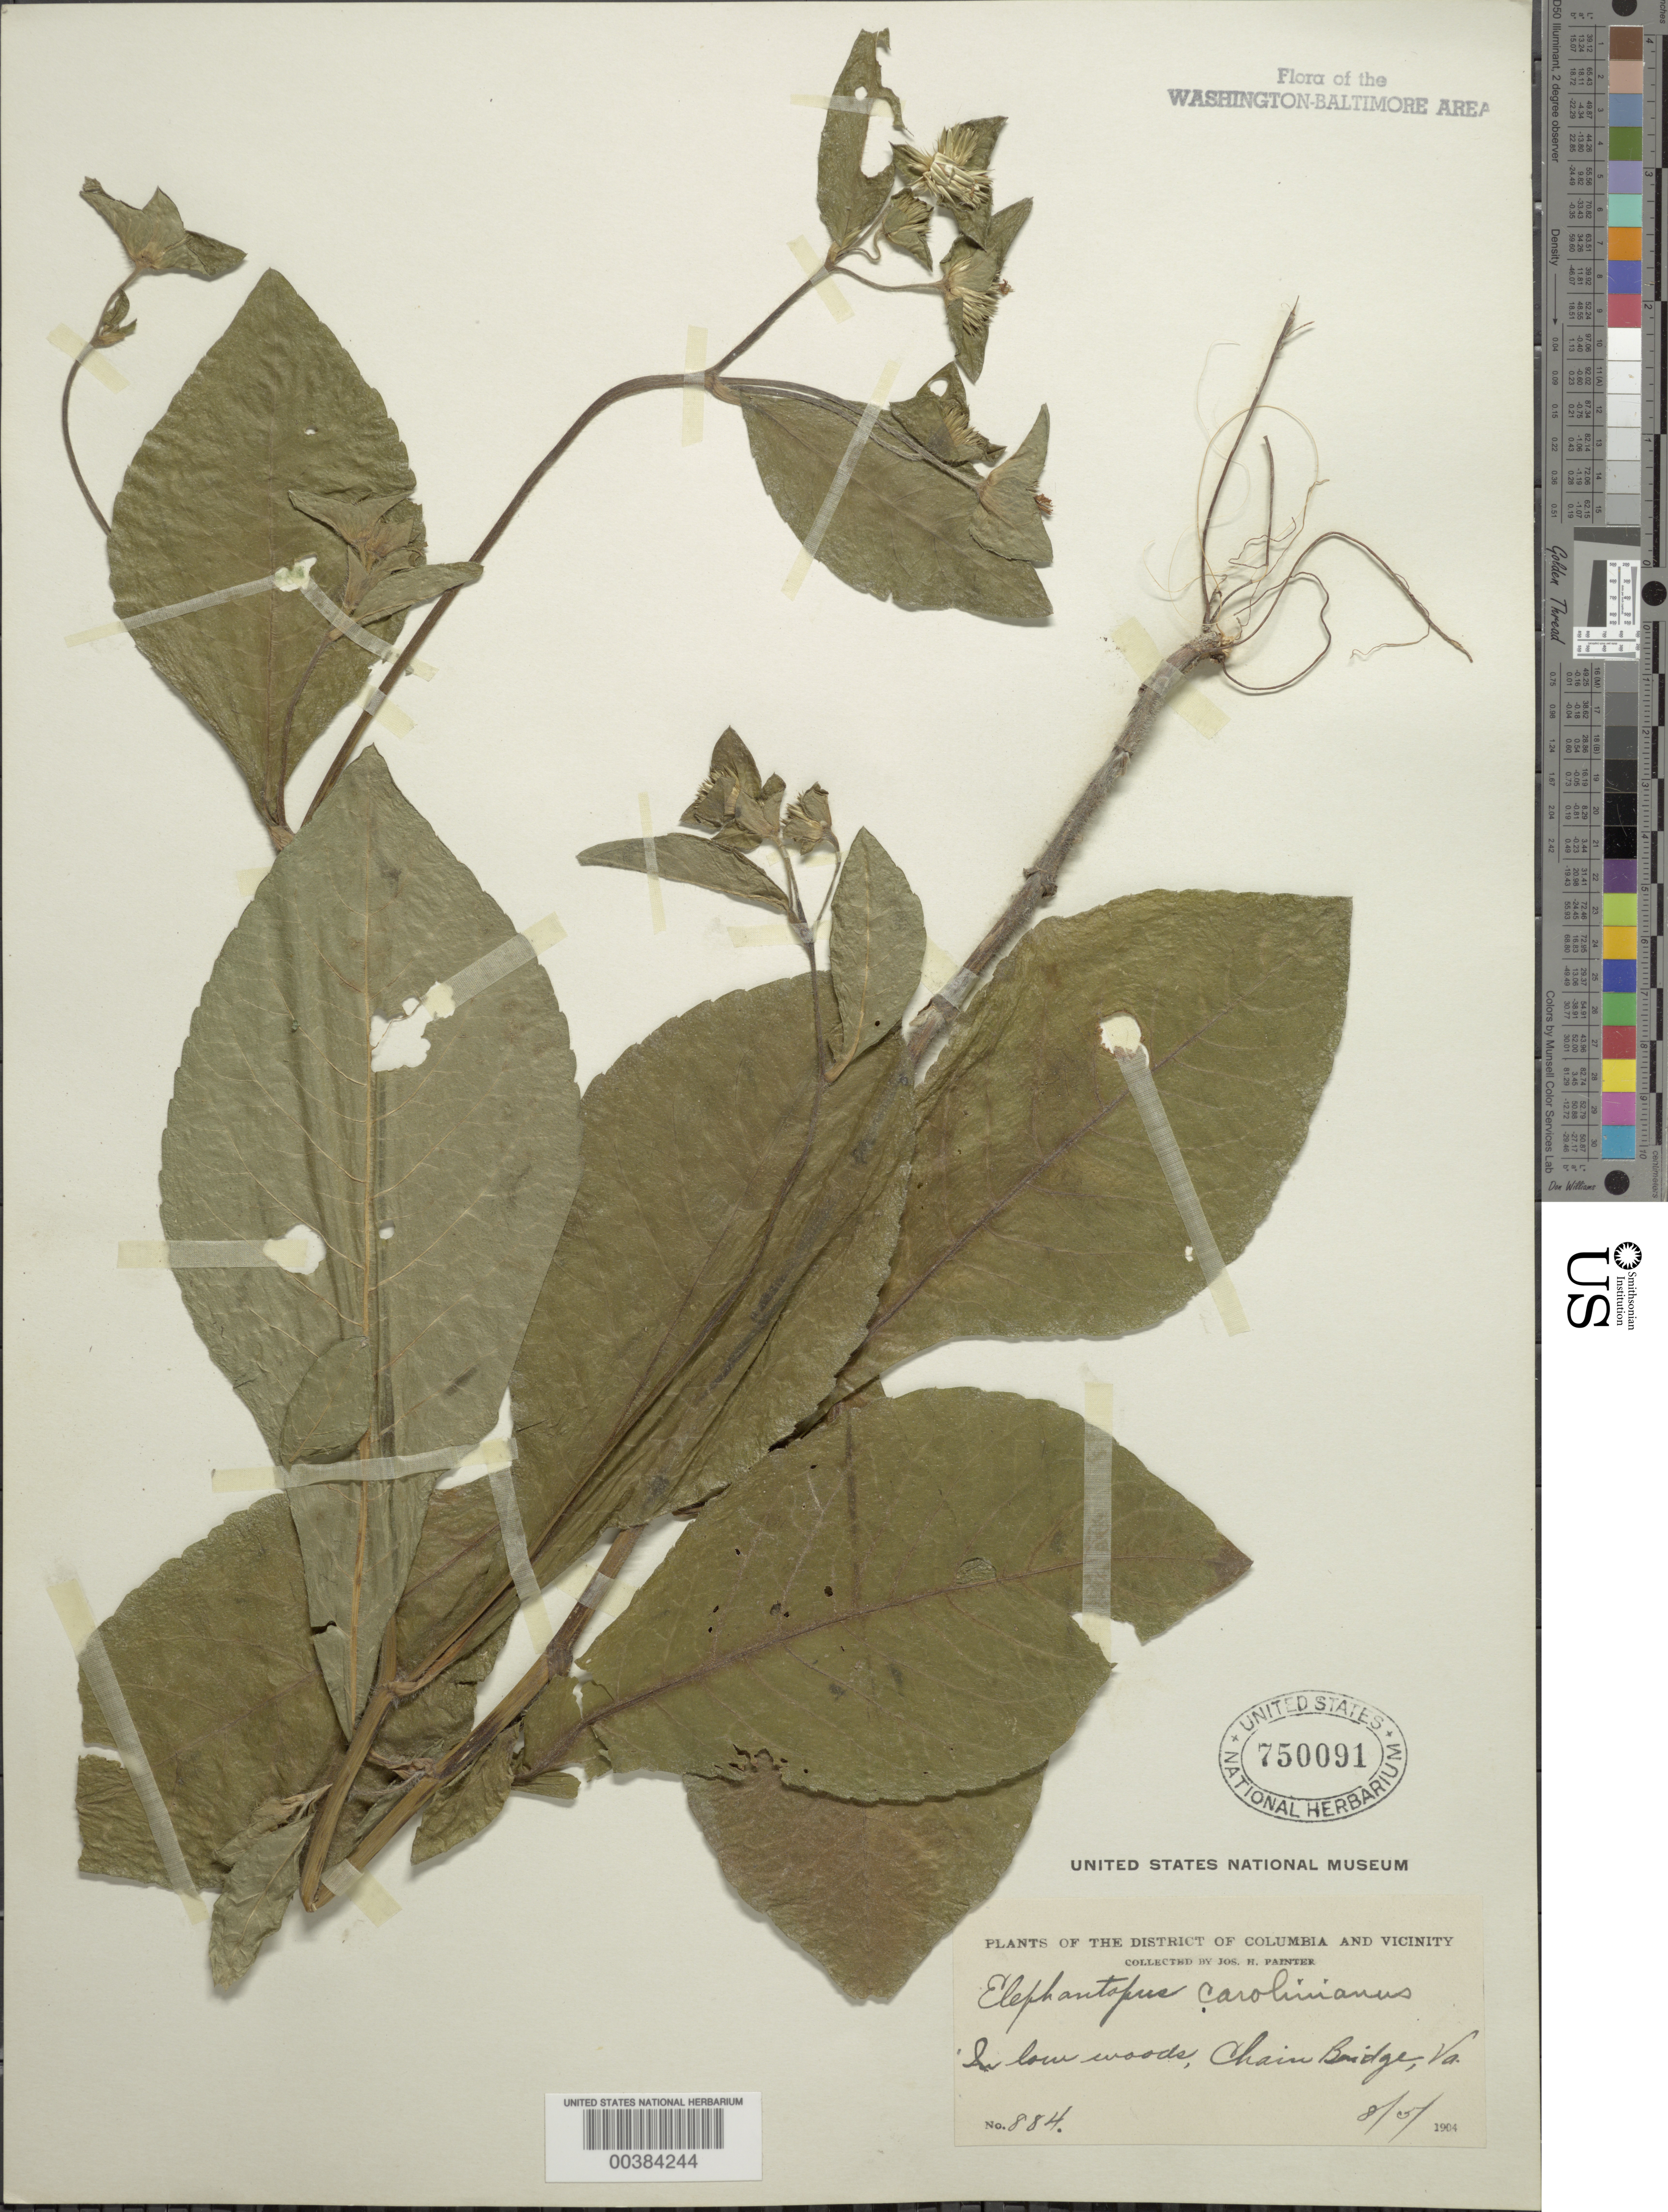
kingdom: Plantae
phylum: Tracheophyta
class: Magnoliopsida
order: Asterales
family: Asteraceae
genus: Elephantopus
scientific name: Elephantopus carolinianus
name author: Raeusch.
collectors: J. H. Painter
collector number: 884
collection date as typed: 05 Aug 1904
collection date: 1904-08-05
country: United States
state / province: Virginia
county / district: Fairfax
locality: Virginia shore Chain Bridge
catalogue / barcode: US 750091